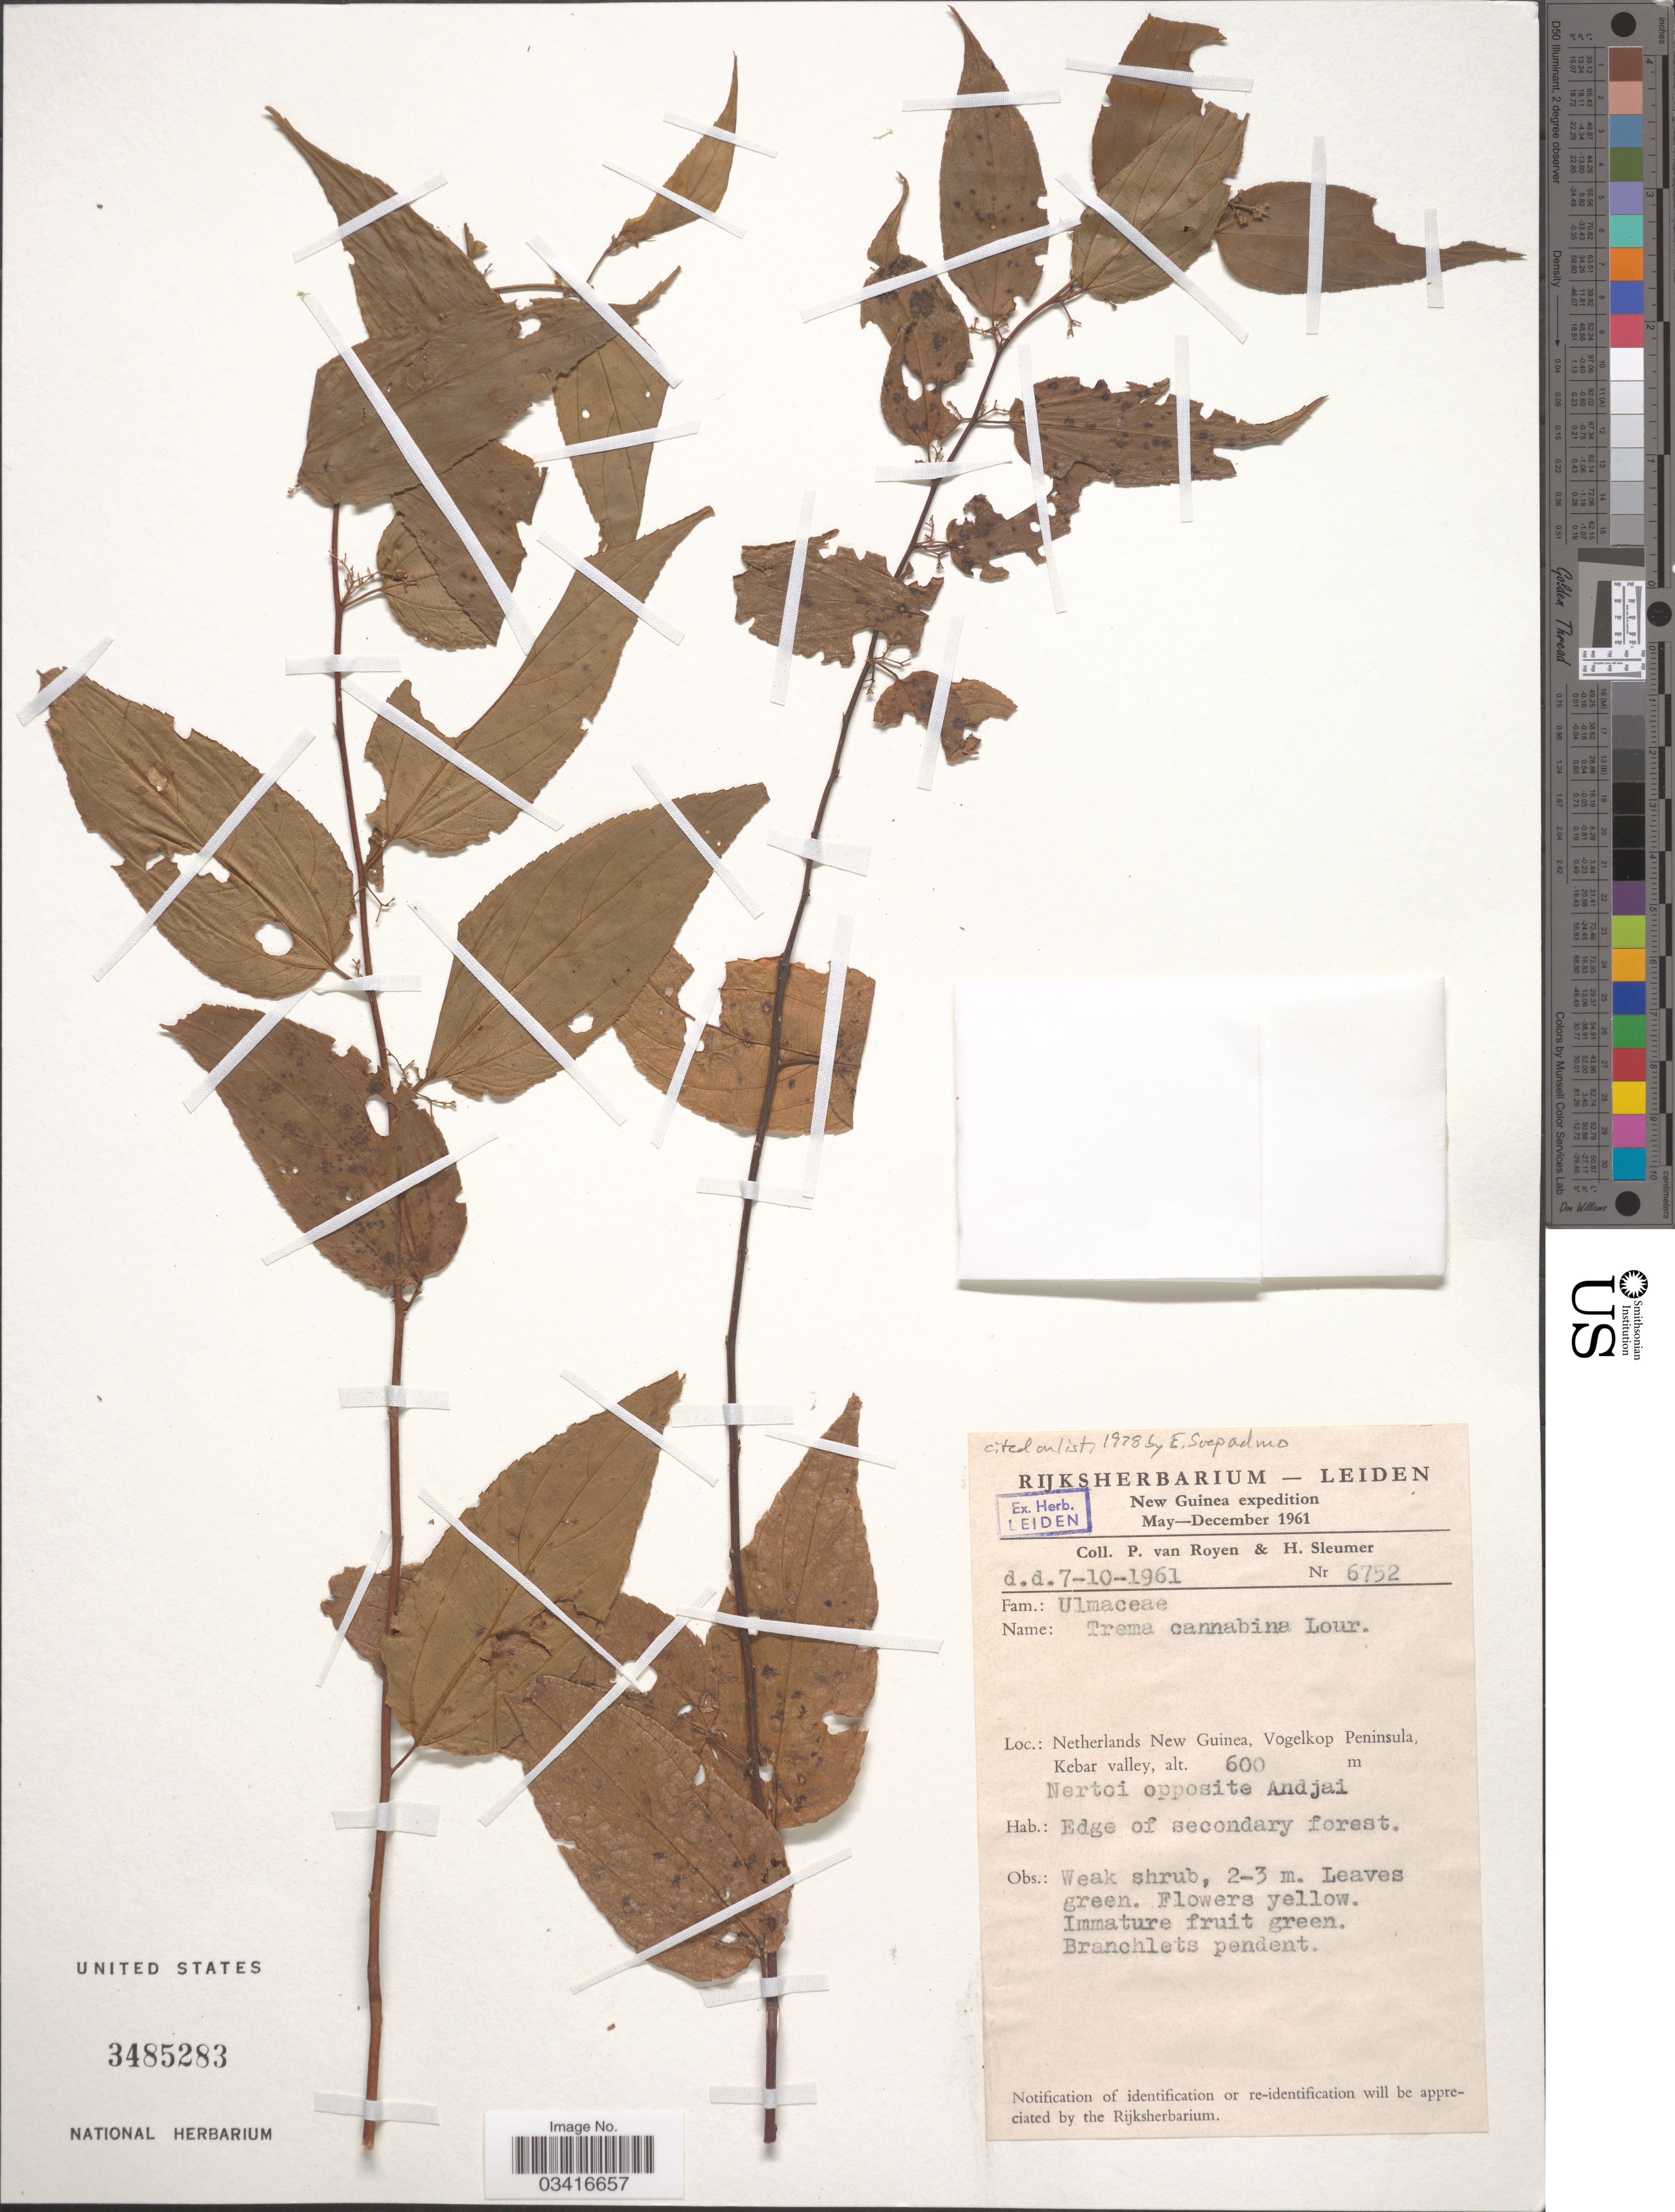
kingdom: Plantae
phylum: Tracheophyta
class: Magnoliopsida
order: Rosales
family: Cannabaceae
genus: Trema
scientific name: Trema cannabina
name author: Lour.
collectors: P. van Royen & H. O. Sleumer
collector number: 6752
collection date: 1961-10-07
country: Indonesia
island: New Guinea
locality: New Guinea. Netherlands New Guinea, Vogelkap Peninsula, Kebar valley. Nertoi opposite Andjai.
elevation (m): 600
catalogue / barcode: US 3485283